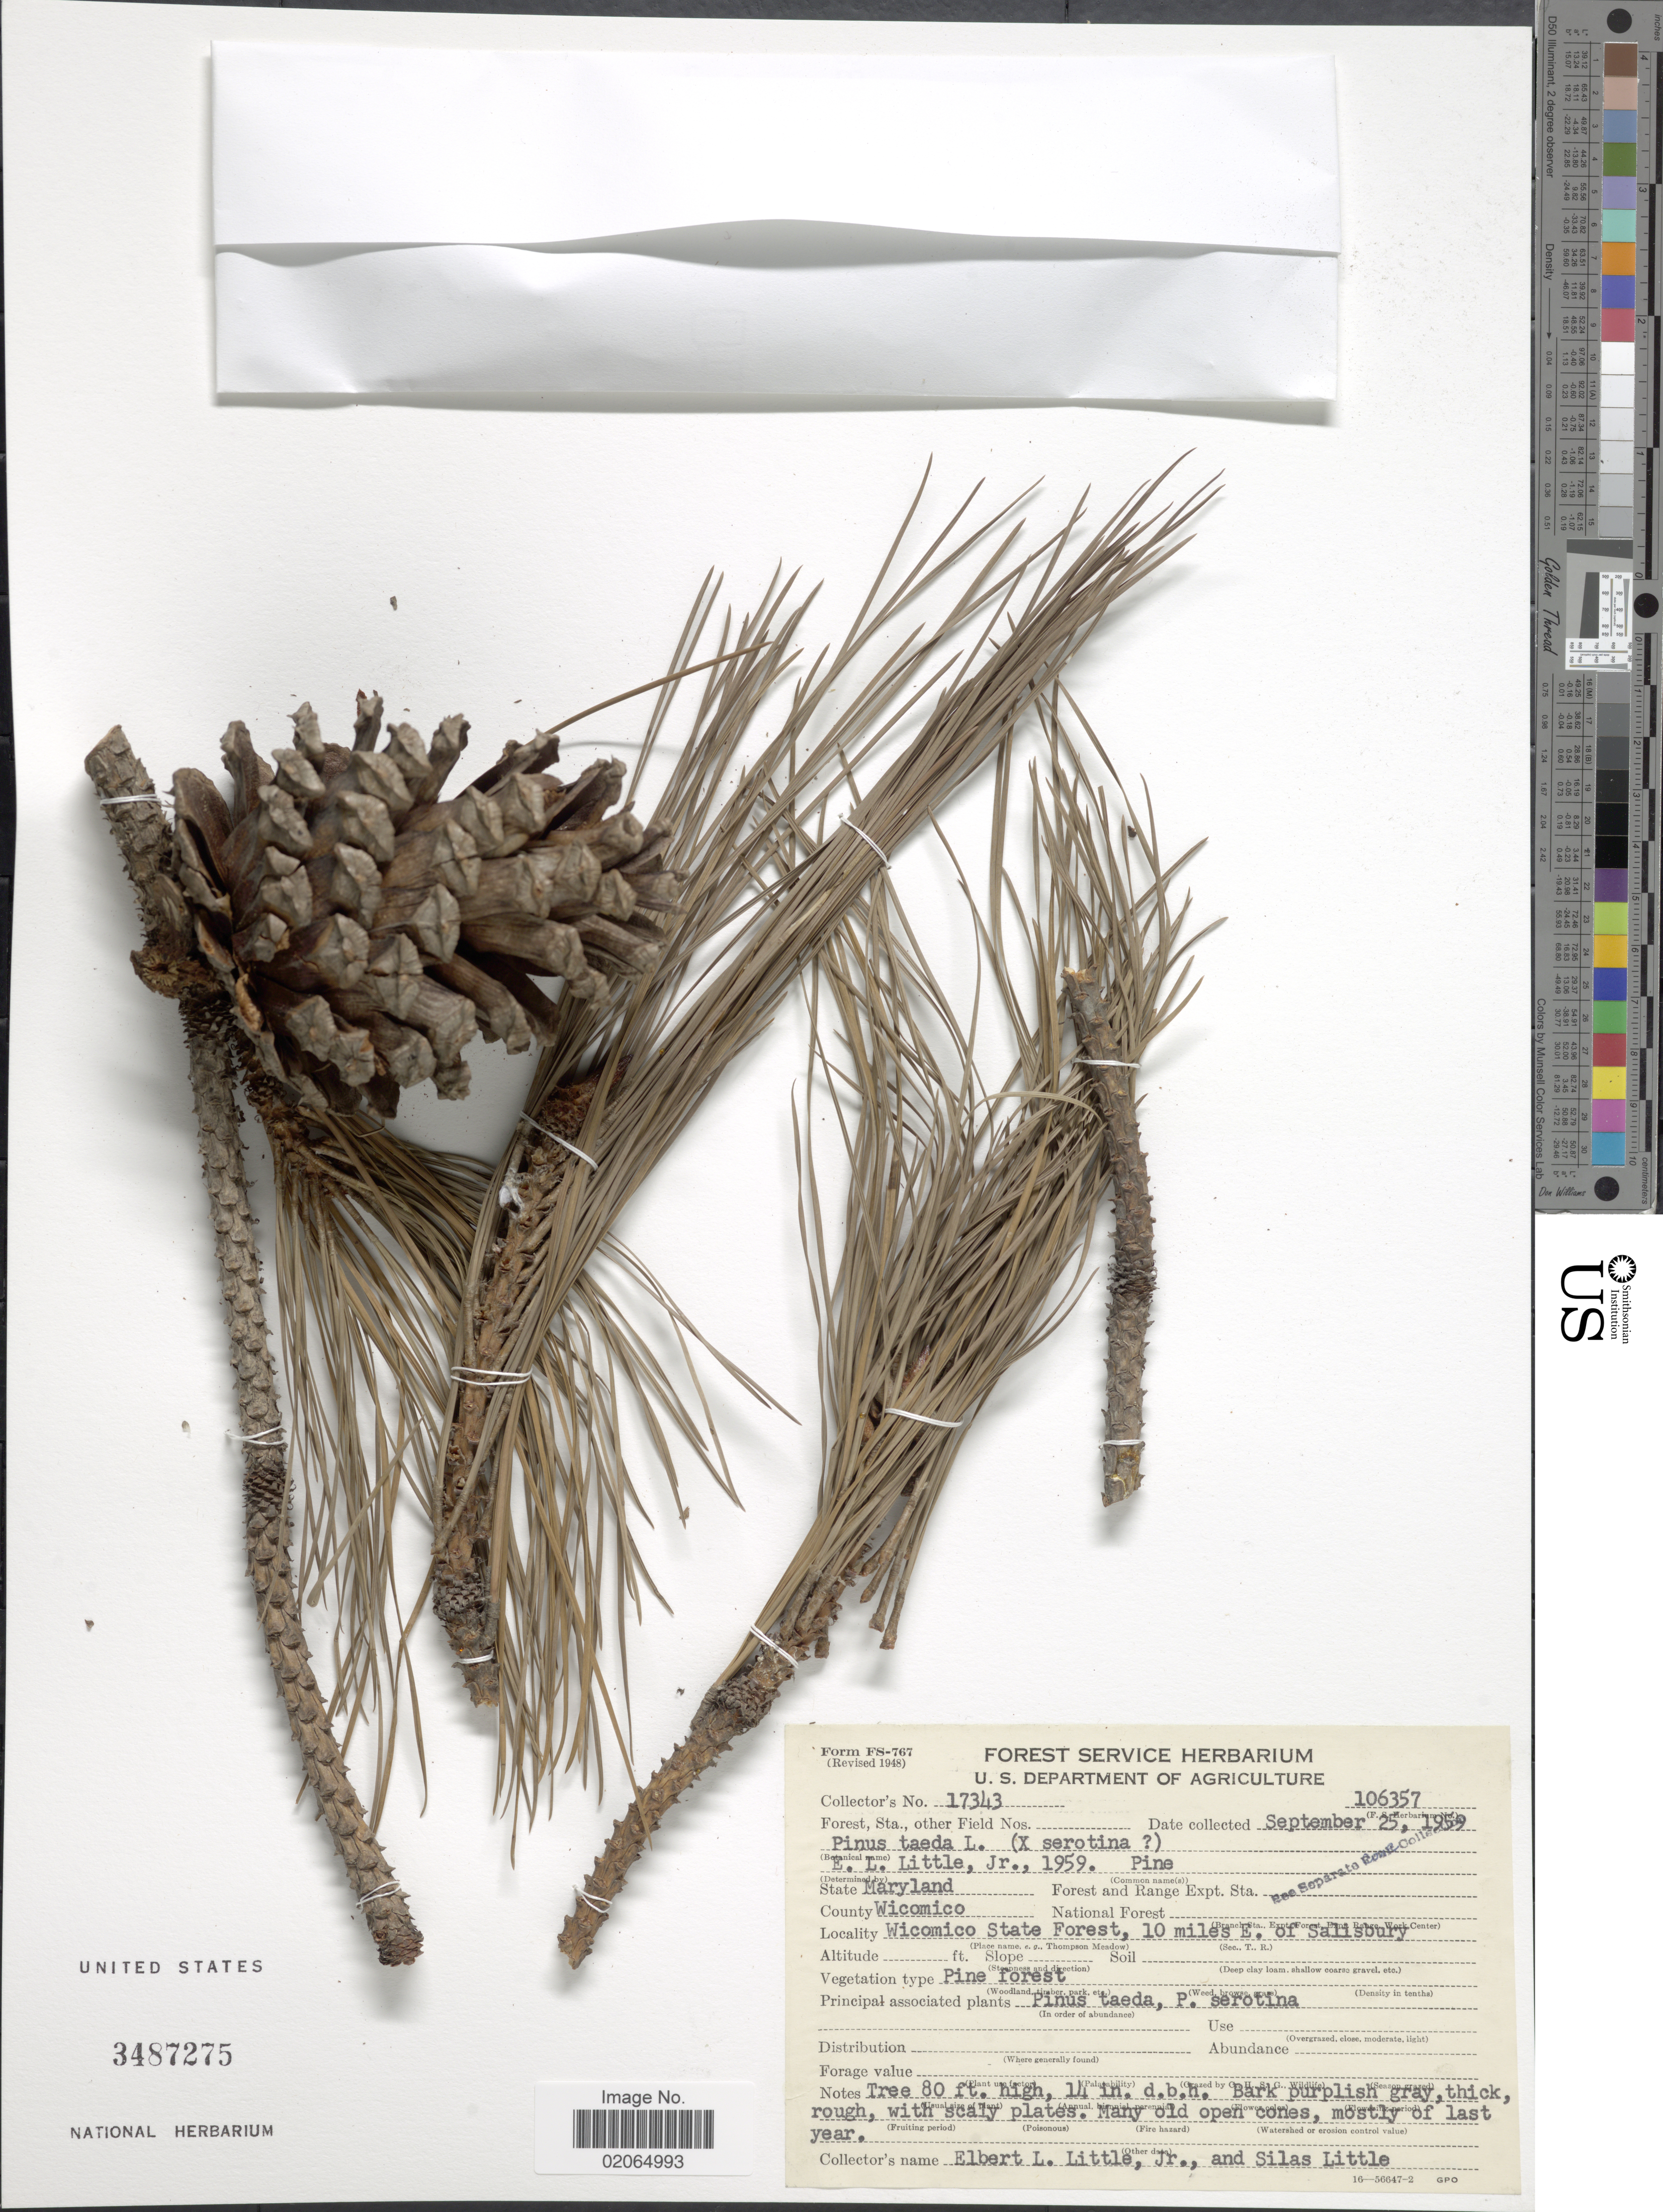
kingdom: Plantae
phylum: Tracheophyta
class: Pinopsida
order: Pinales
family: Pinaceae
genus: Pinus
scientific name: Pinus taeda x P. serotina Michx.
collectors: E. L. Little & S. Little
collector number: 17343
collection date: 1959-09-25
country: United States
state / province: Maryland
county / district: Wicomico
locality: County Wicomico, Wicomico State Forest, 10 miles E. of Salisbury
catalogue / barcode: US 3487275